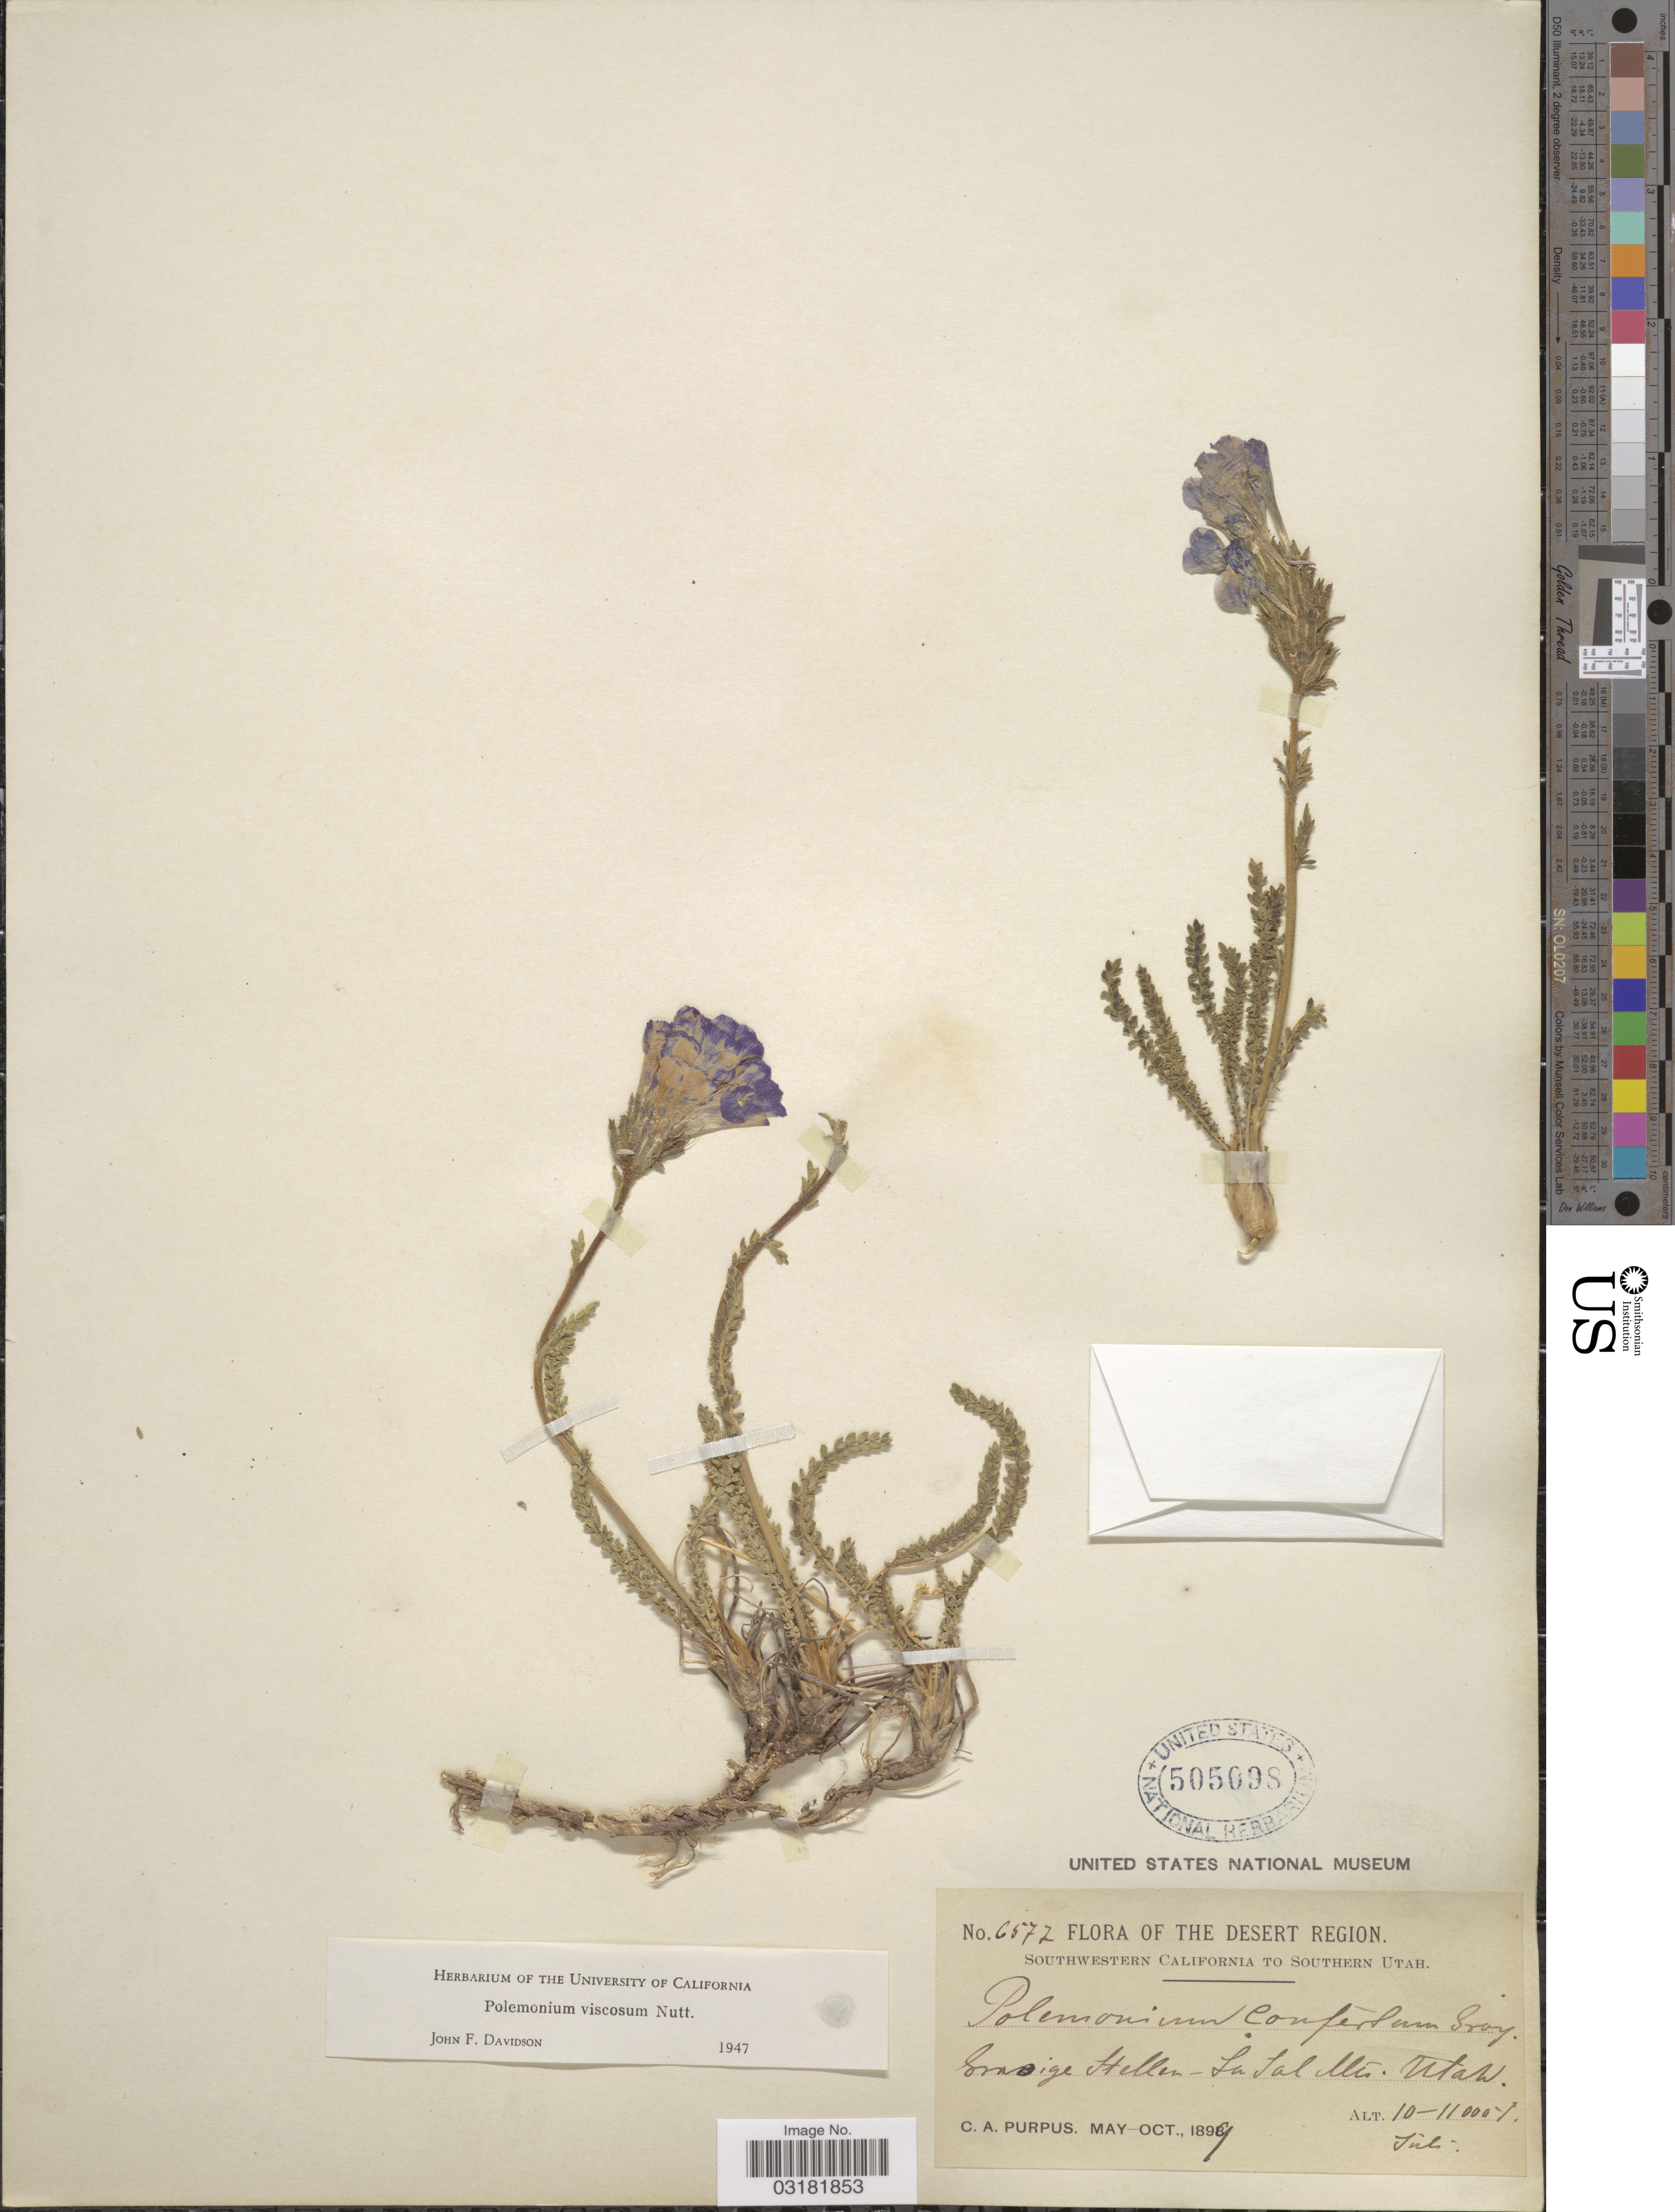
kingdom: Plantae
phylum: Tracheophyta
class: Magnoliopsida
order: Ericales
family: Polemoniaceae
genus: Polemonium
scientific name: Polemonium viscosum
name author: Nutt.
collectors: C. A. Purpus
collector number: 6572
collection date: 1889-07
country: United States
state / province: Utah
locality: The Desert Region. Southern Utah. Sandige Stellen - La Sal Mts.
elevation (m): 3048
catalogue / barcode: US 505098